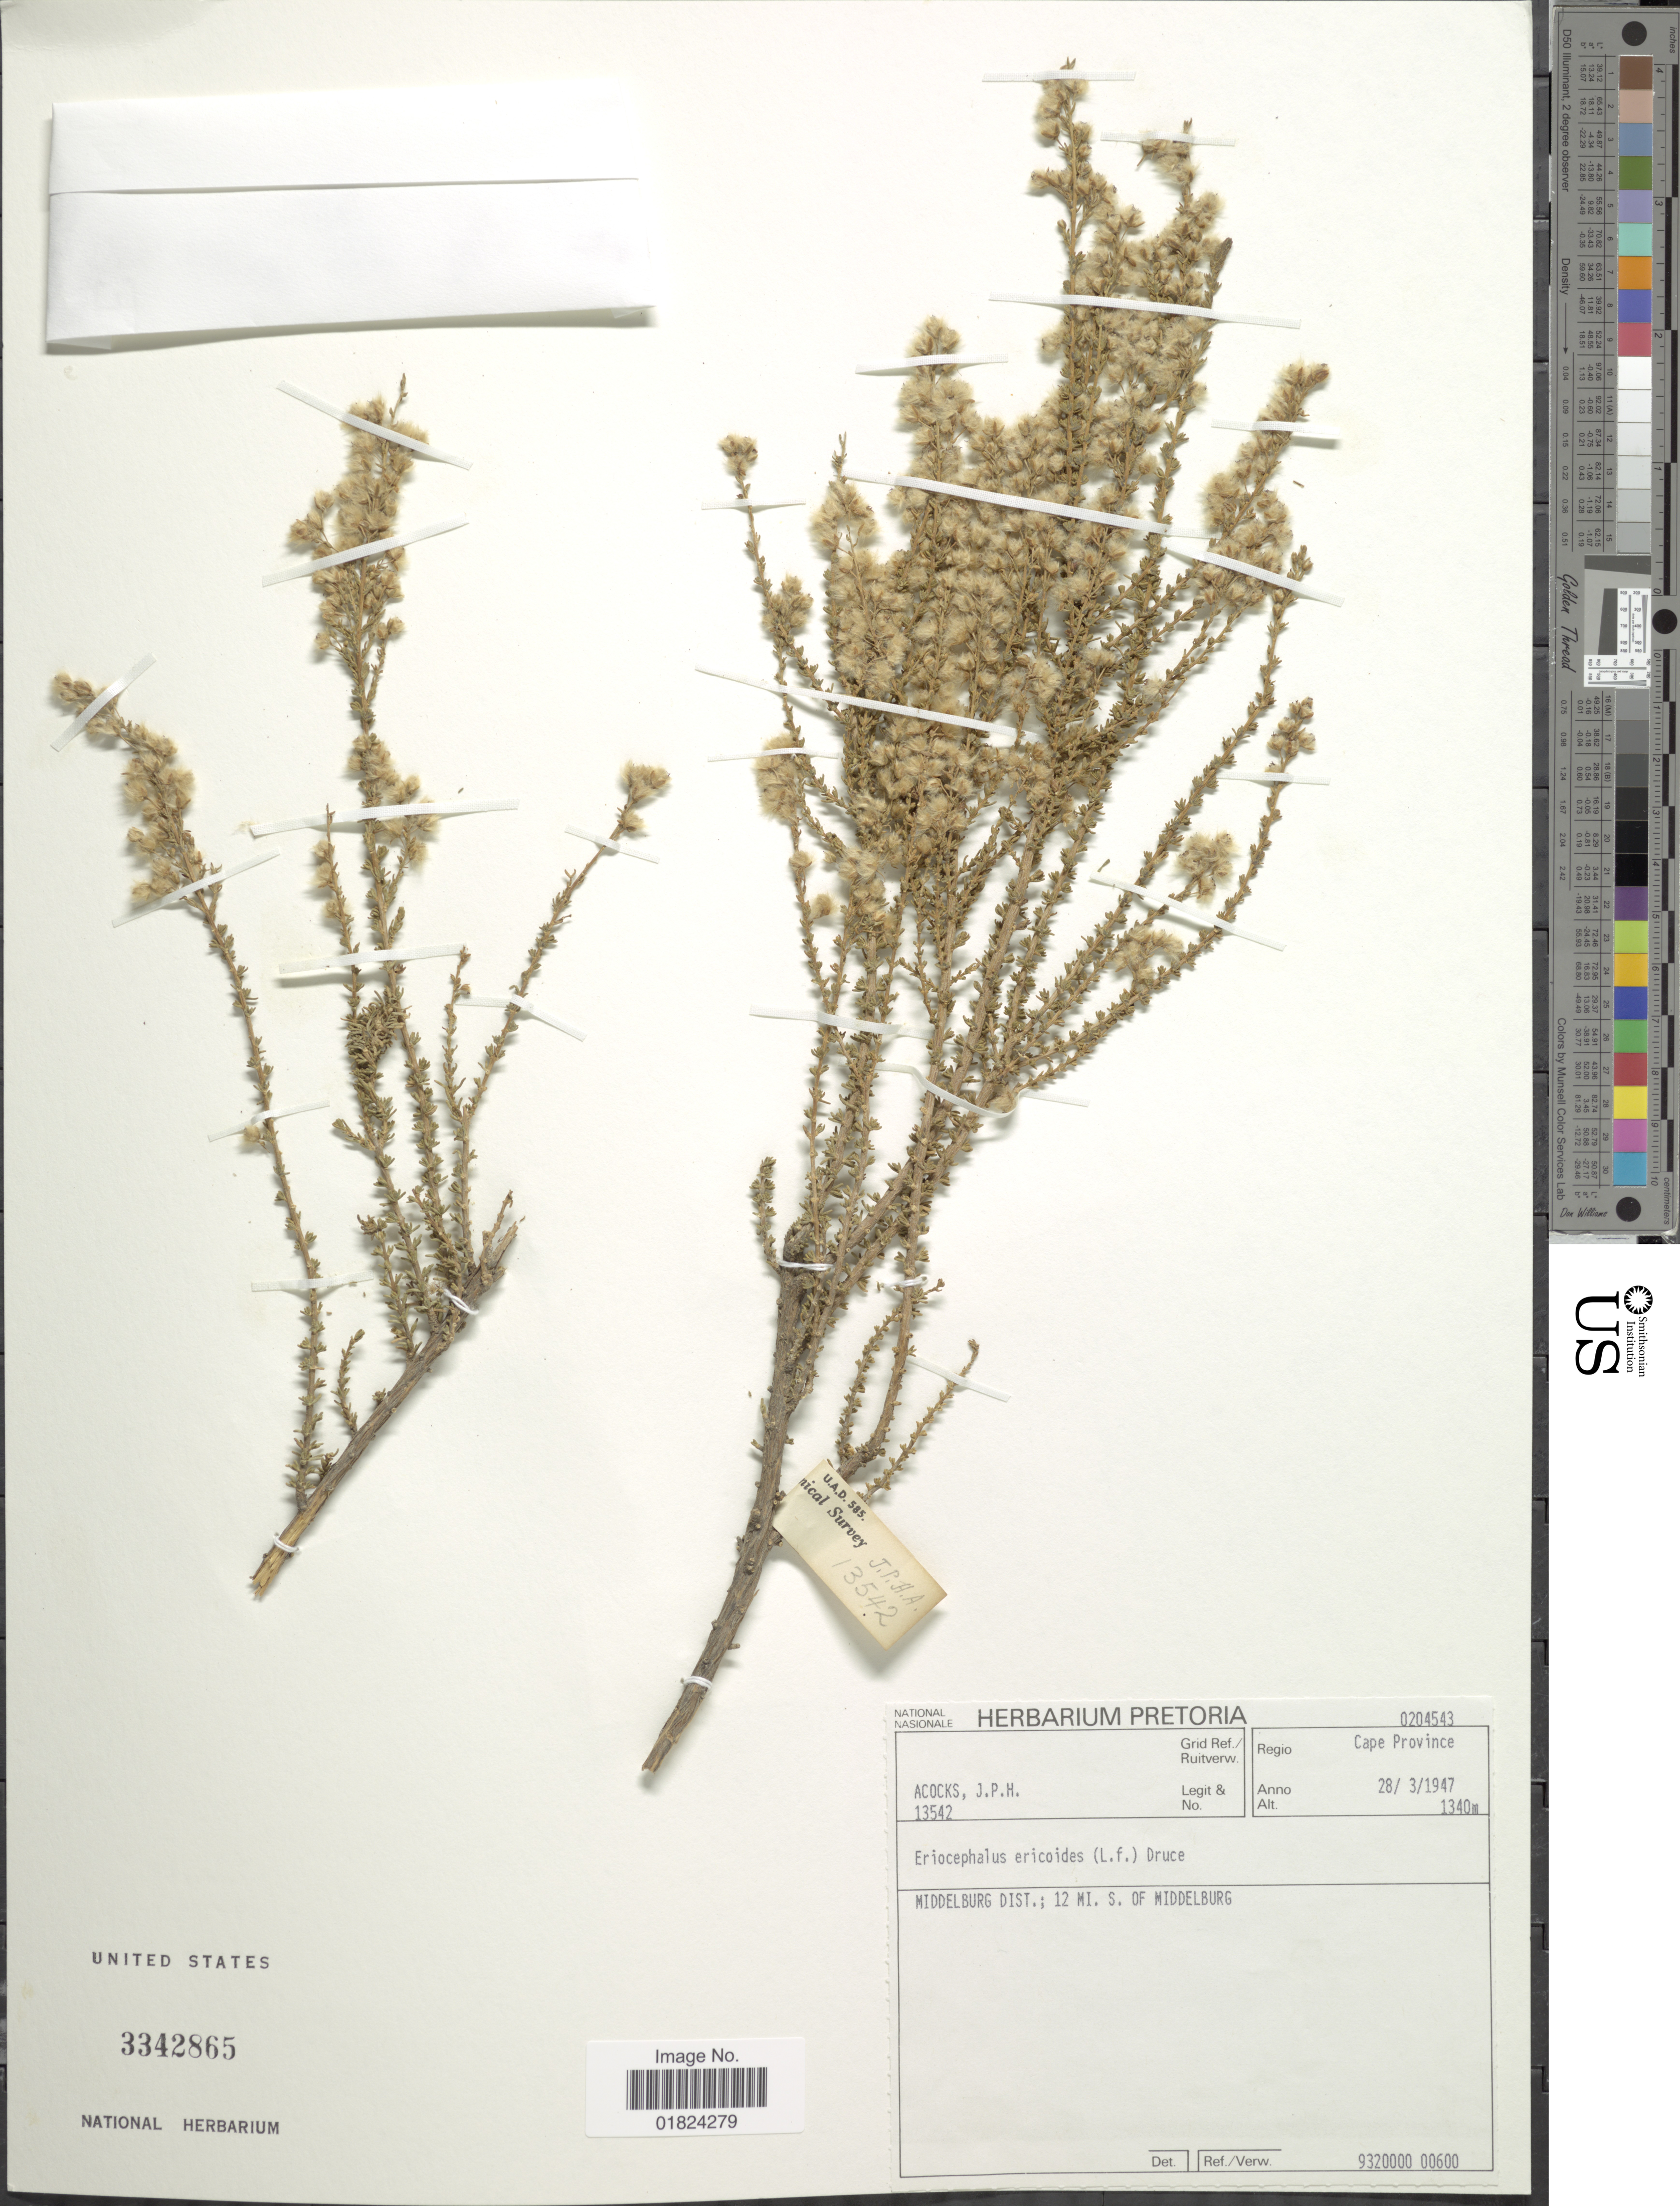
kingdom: Plantae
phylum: Tracheophyta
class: Magnoliopsida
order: Asterales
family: Asteraceae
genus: Eriocephalus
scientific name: Eriocephalus ericoides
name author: (L. f.) Druce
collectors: J. P. Acocks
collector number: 13542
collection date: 1947-03-28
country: South Africa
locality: Middelburg Dist.; 12 mi. S.of Middelburg.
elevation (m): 1340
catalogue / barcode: US 3342865